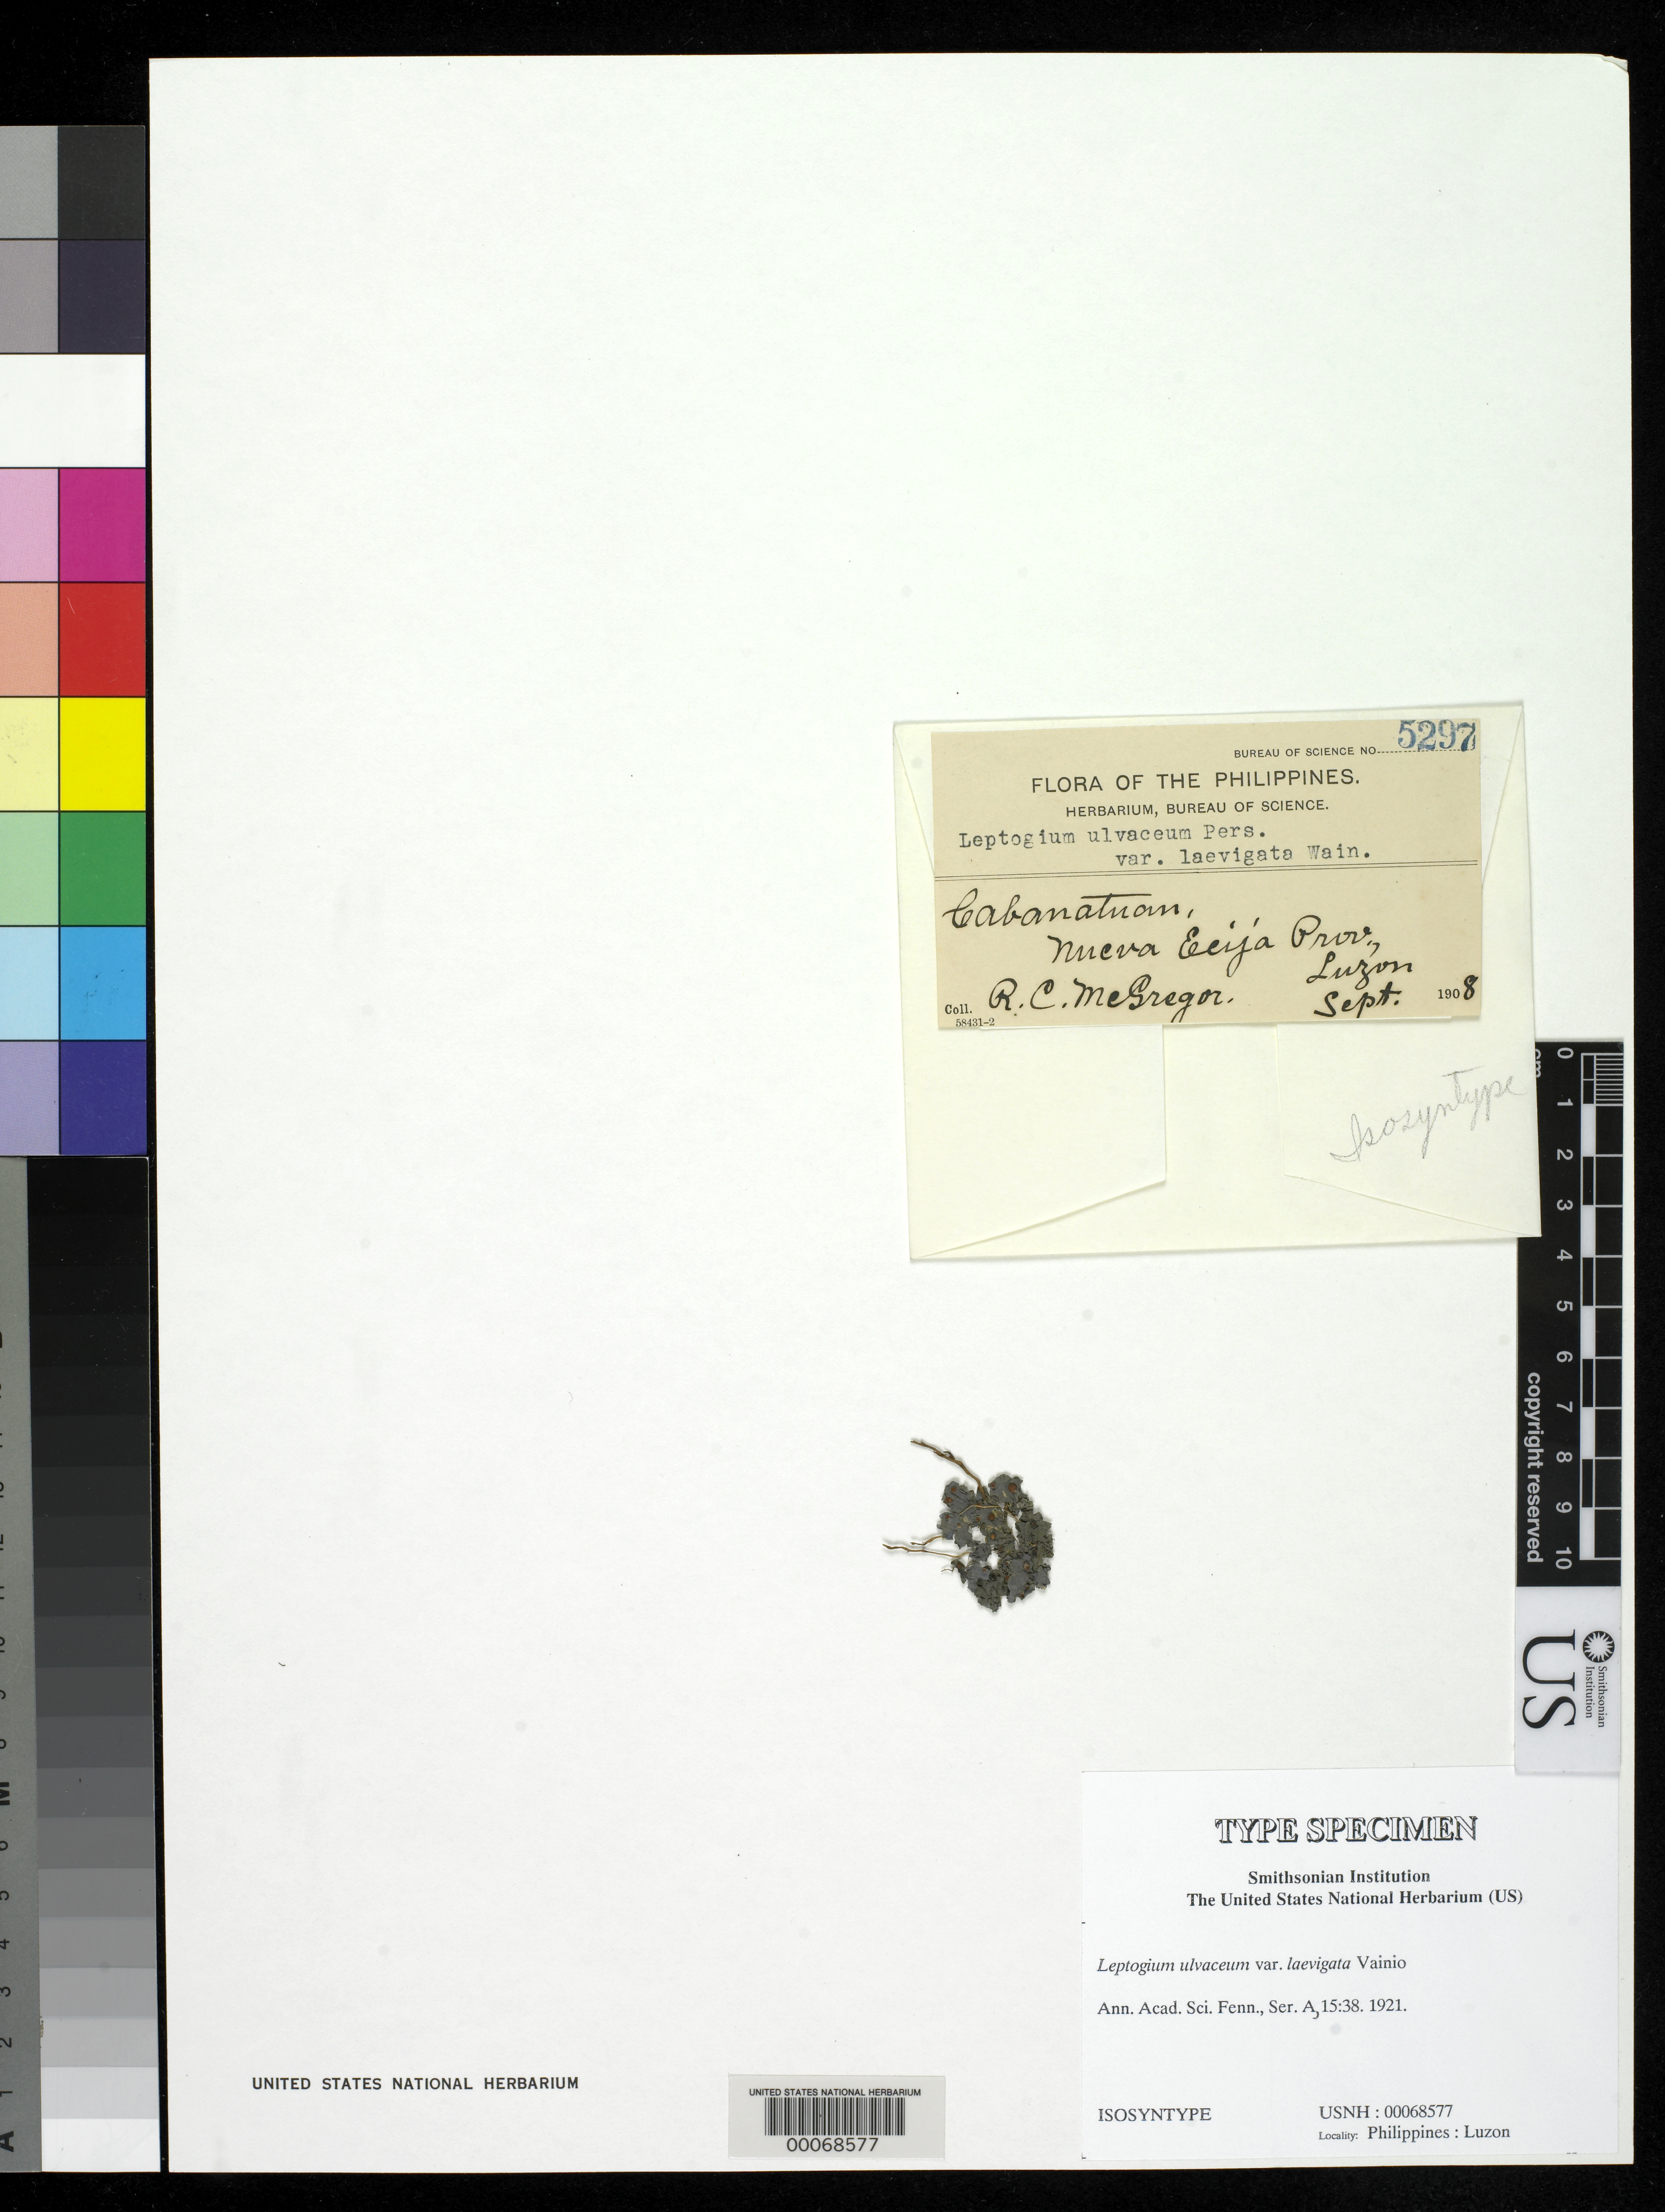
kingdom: Fungi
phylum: Ascomycota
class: Lecanoromycetes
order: Peltigerales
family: Collemataceae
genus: Leptogium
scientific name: Leptogium ulvaceum var. laevigata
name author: Vain.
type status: Isosyntype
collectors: R. C. McGregor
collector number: Bur. Sci. 5297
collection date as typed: Sep 1908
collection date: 1908-09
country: Philippines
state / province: Central Luzon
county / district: Nueva Ecija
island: Luzon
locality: Cabanatuan.